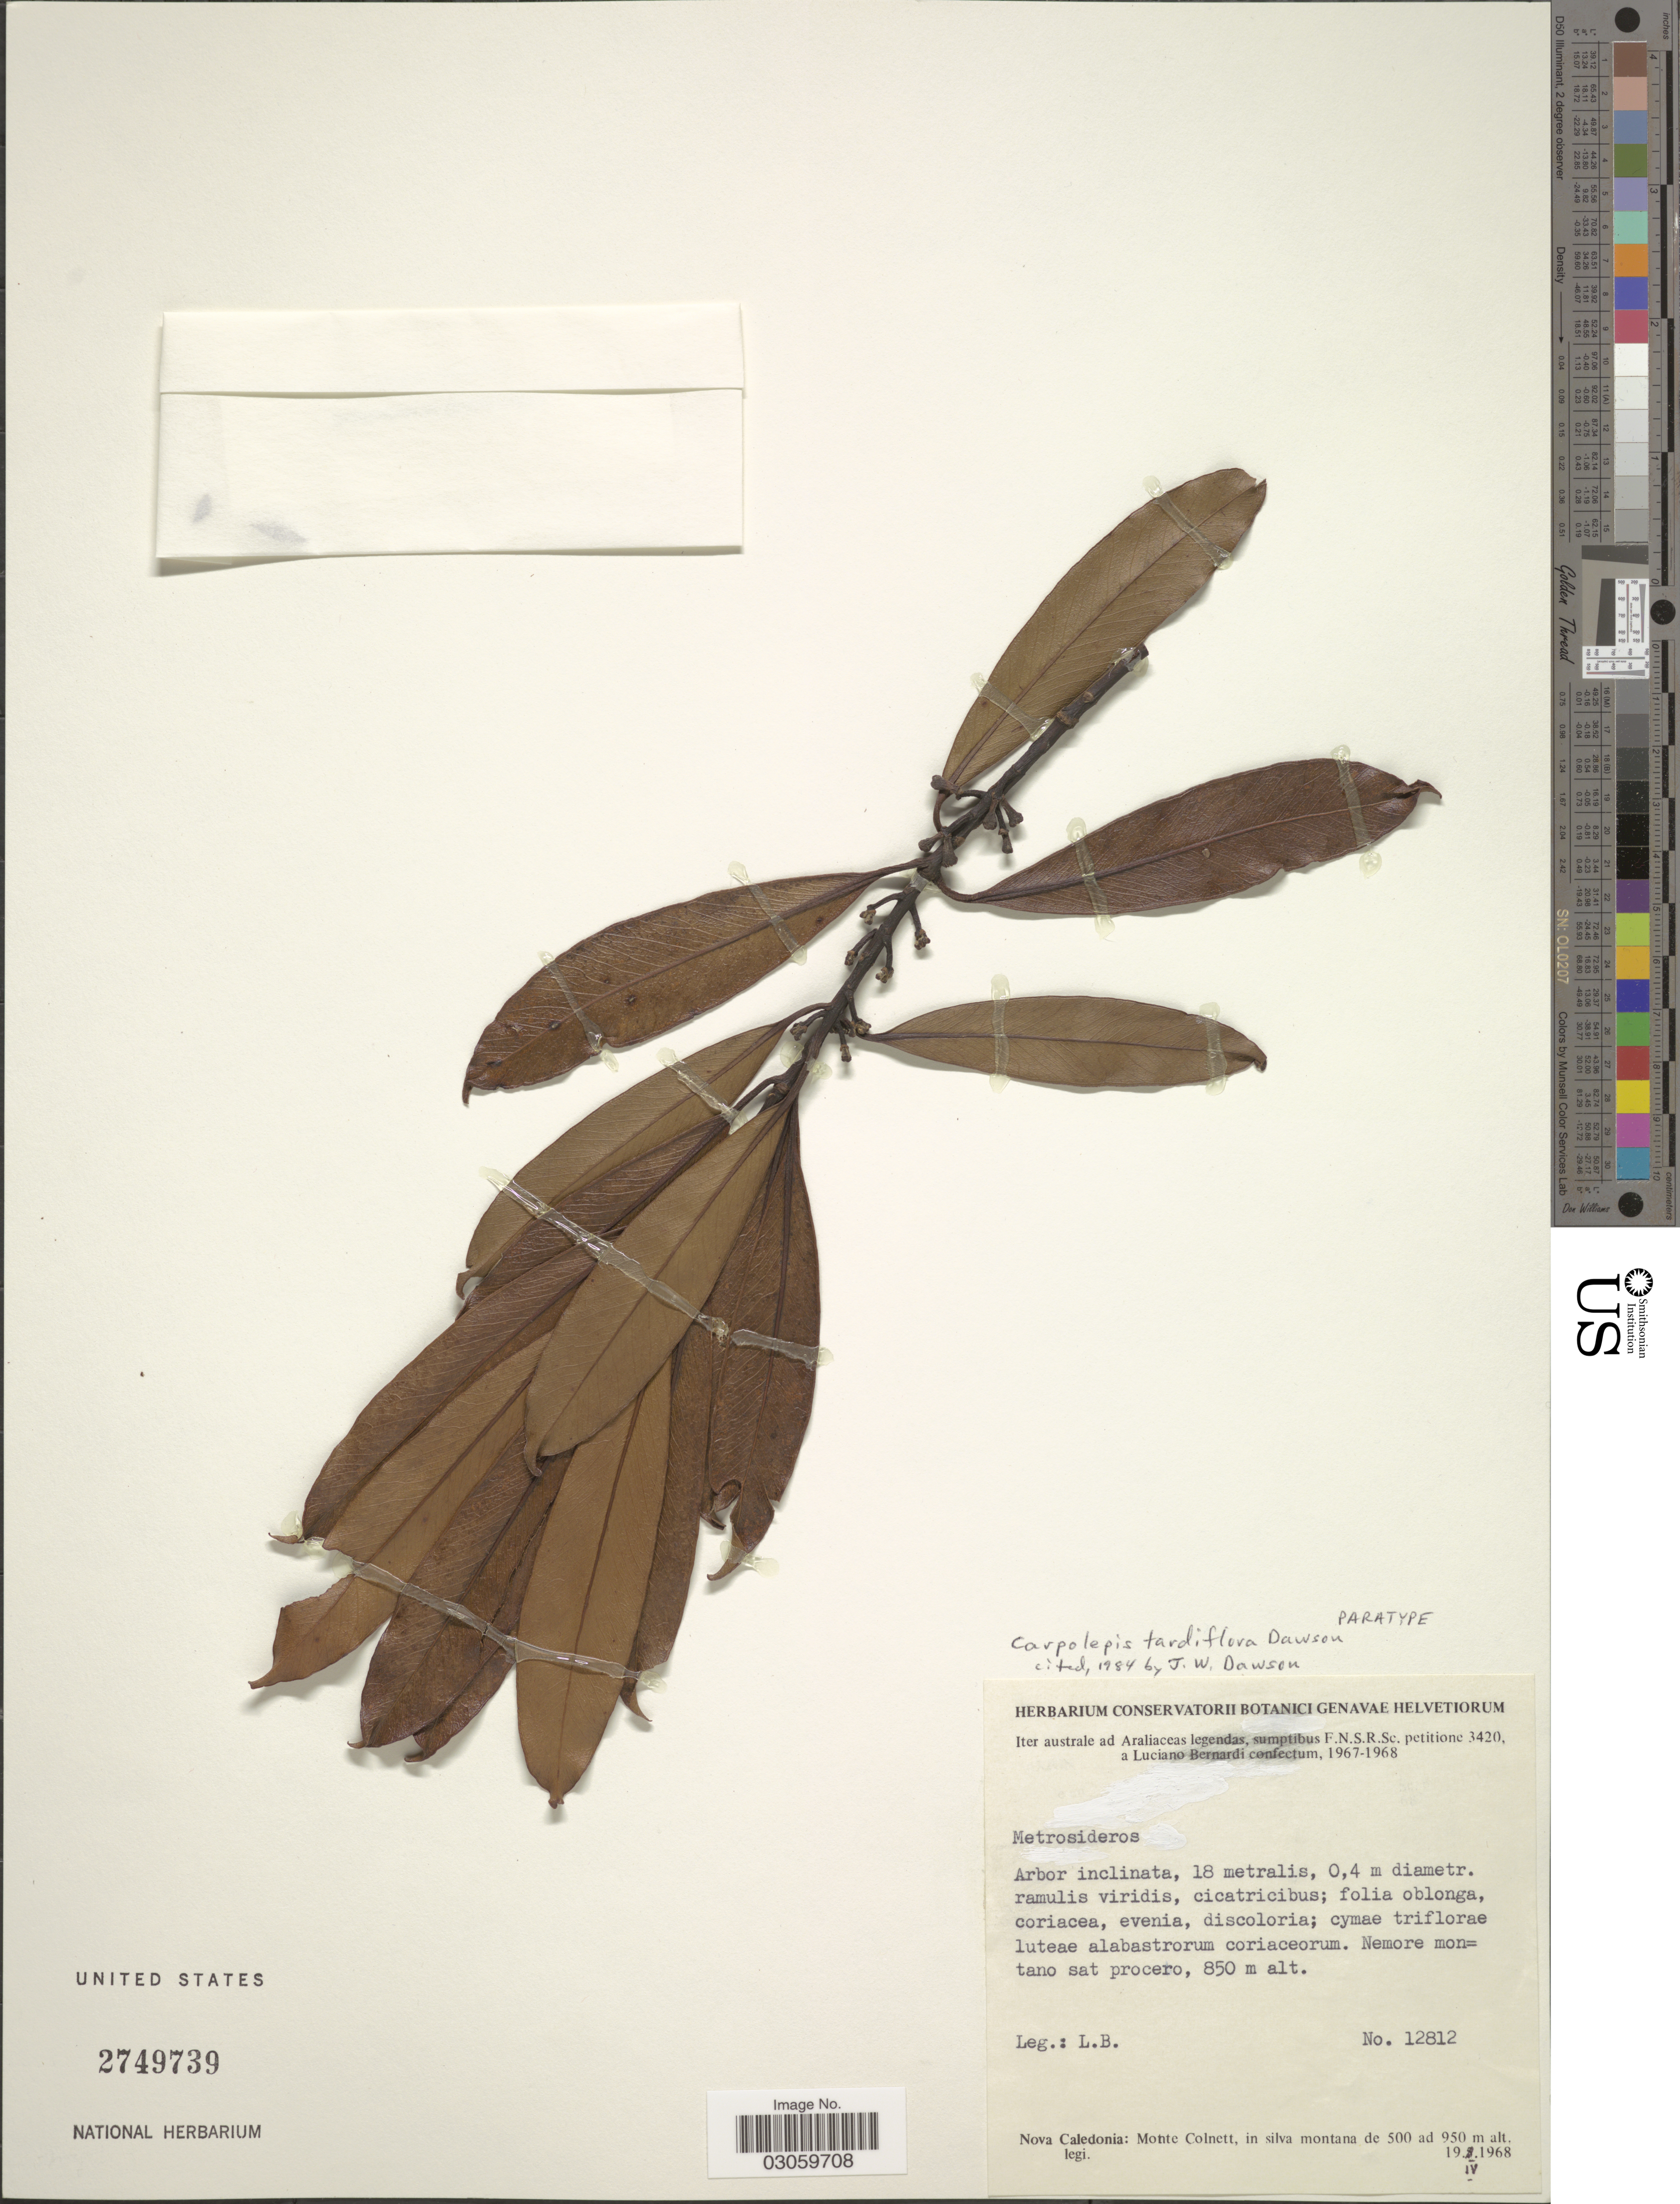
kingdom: Plantae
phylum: Tracheophyta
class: Magnoliopsida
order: Myrtales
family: Myrtaceae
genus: Metrosideros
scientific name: Metrosideros tardiflora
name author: (J.W. Dawson) Pillon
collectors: L. Bernardi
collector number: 12812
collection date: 1968-04-19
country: New Caledonia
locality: Nova Caledonia: Monte Colnett, in silva montana.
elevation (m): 850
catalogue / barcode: US 2749739